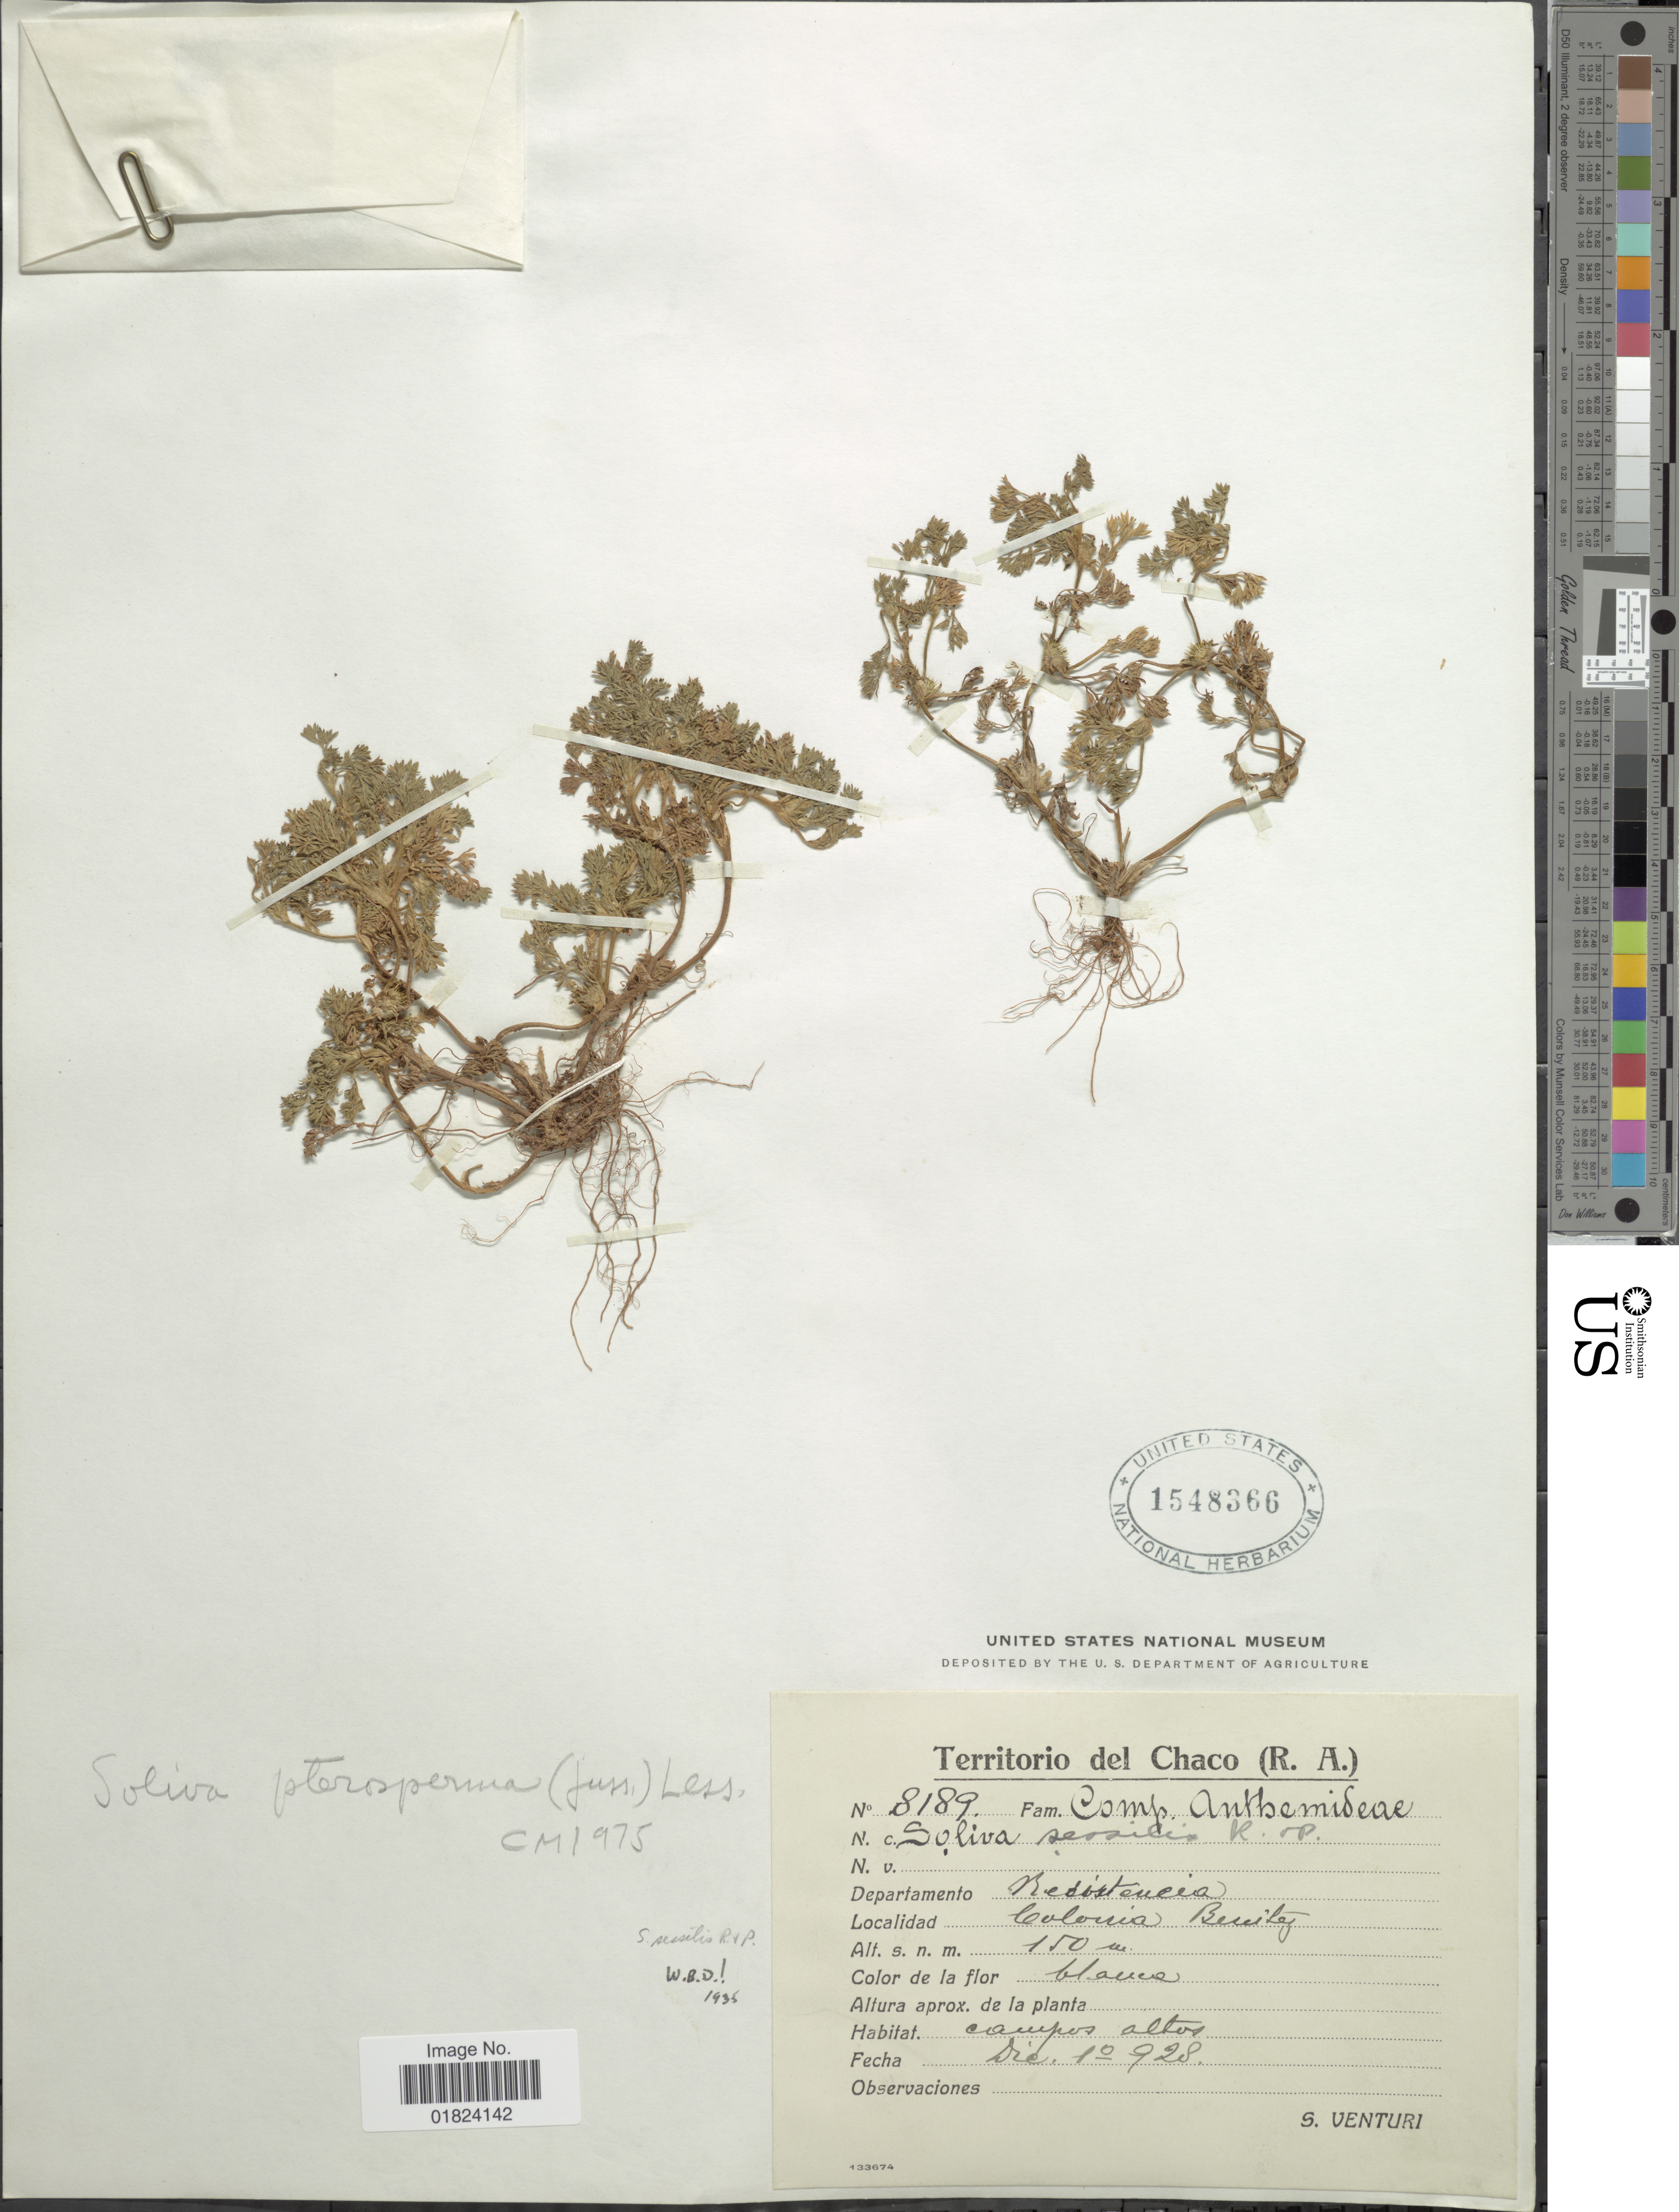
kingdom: Plantae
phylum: Tracheophyta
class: Magnoliopsida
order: Asterales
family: Asteraceae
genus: Soliva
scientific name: Soliva pterosperma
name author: (Juss.) Less.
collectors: S. Venturi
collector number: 8189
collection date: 1928-12-10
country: Argentina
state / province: Chaco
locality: Colonia Benitez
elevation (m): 150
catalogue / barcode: US 1548366